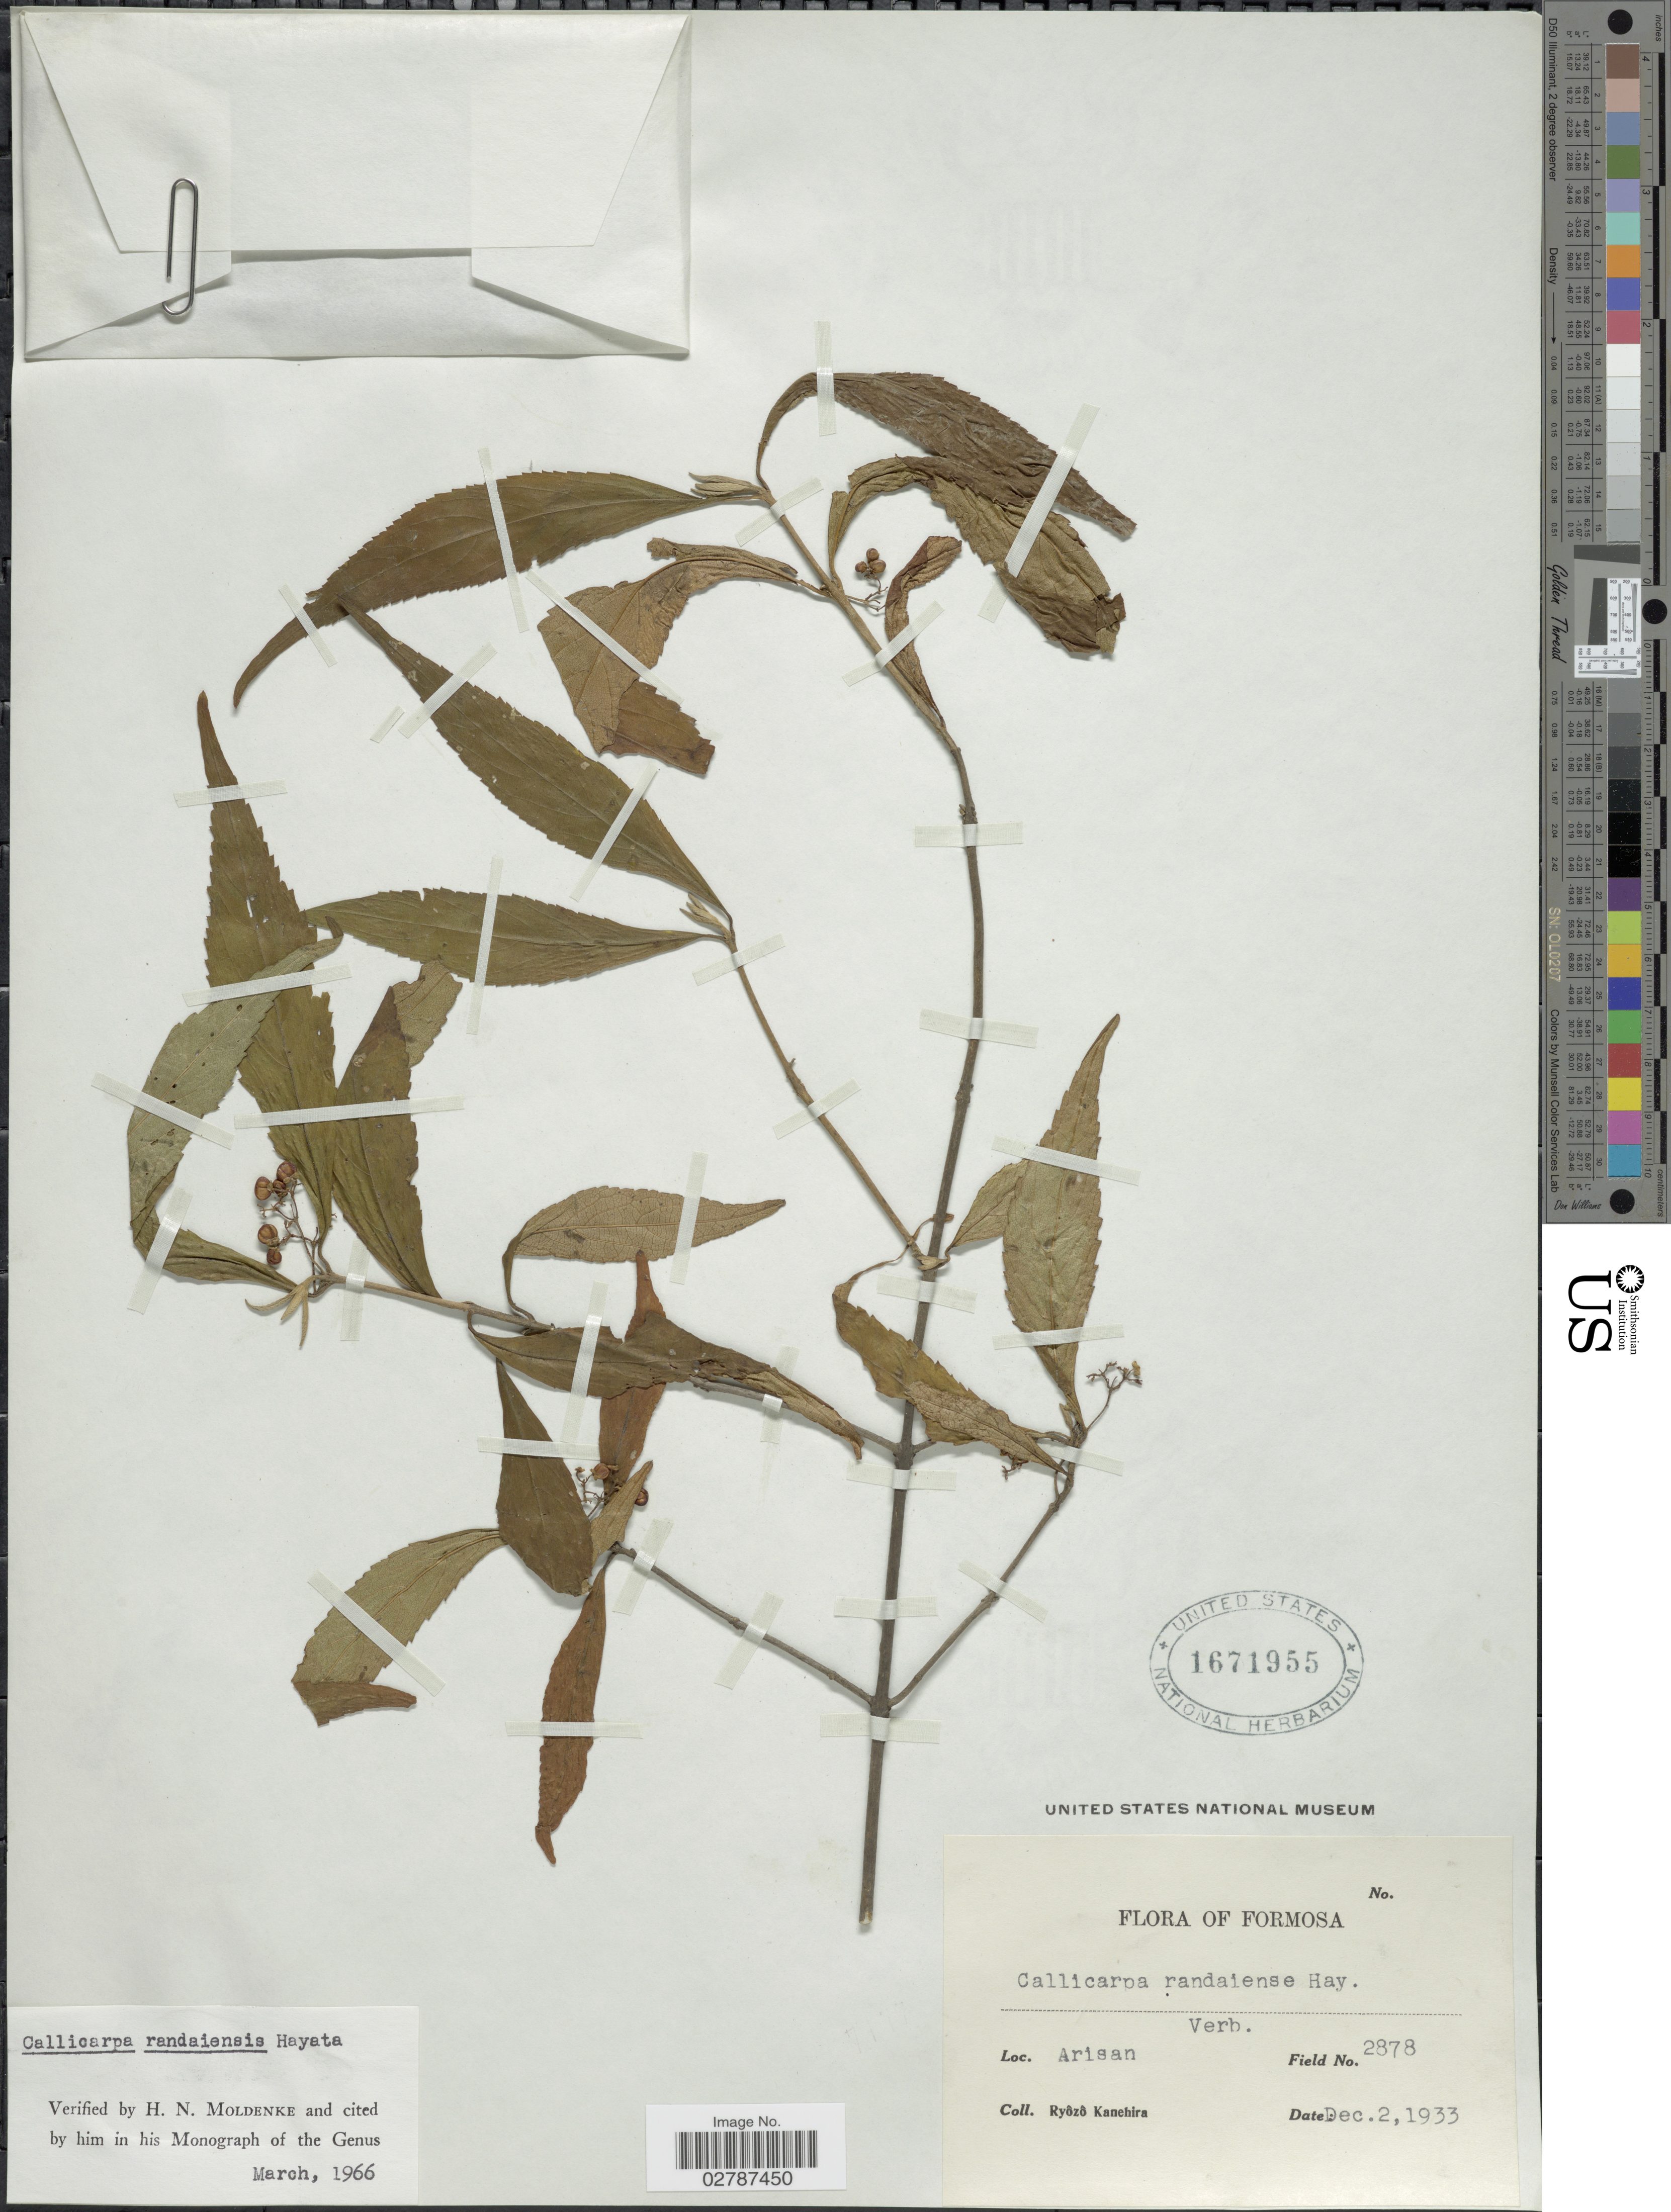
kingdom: Plantae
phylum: Tracheophyta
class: Magnoliopsida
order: Lamiales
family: Lamiaceae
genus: Callicarpa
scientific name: Callicarpa randaiensis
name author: Hayata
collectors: R. Kanehira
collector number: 2878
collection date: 1933-12-02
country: Taiwan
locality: Formosa. Arisan.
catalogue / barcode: US 1671955